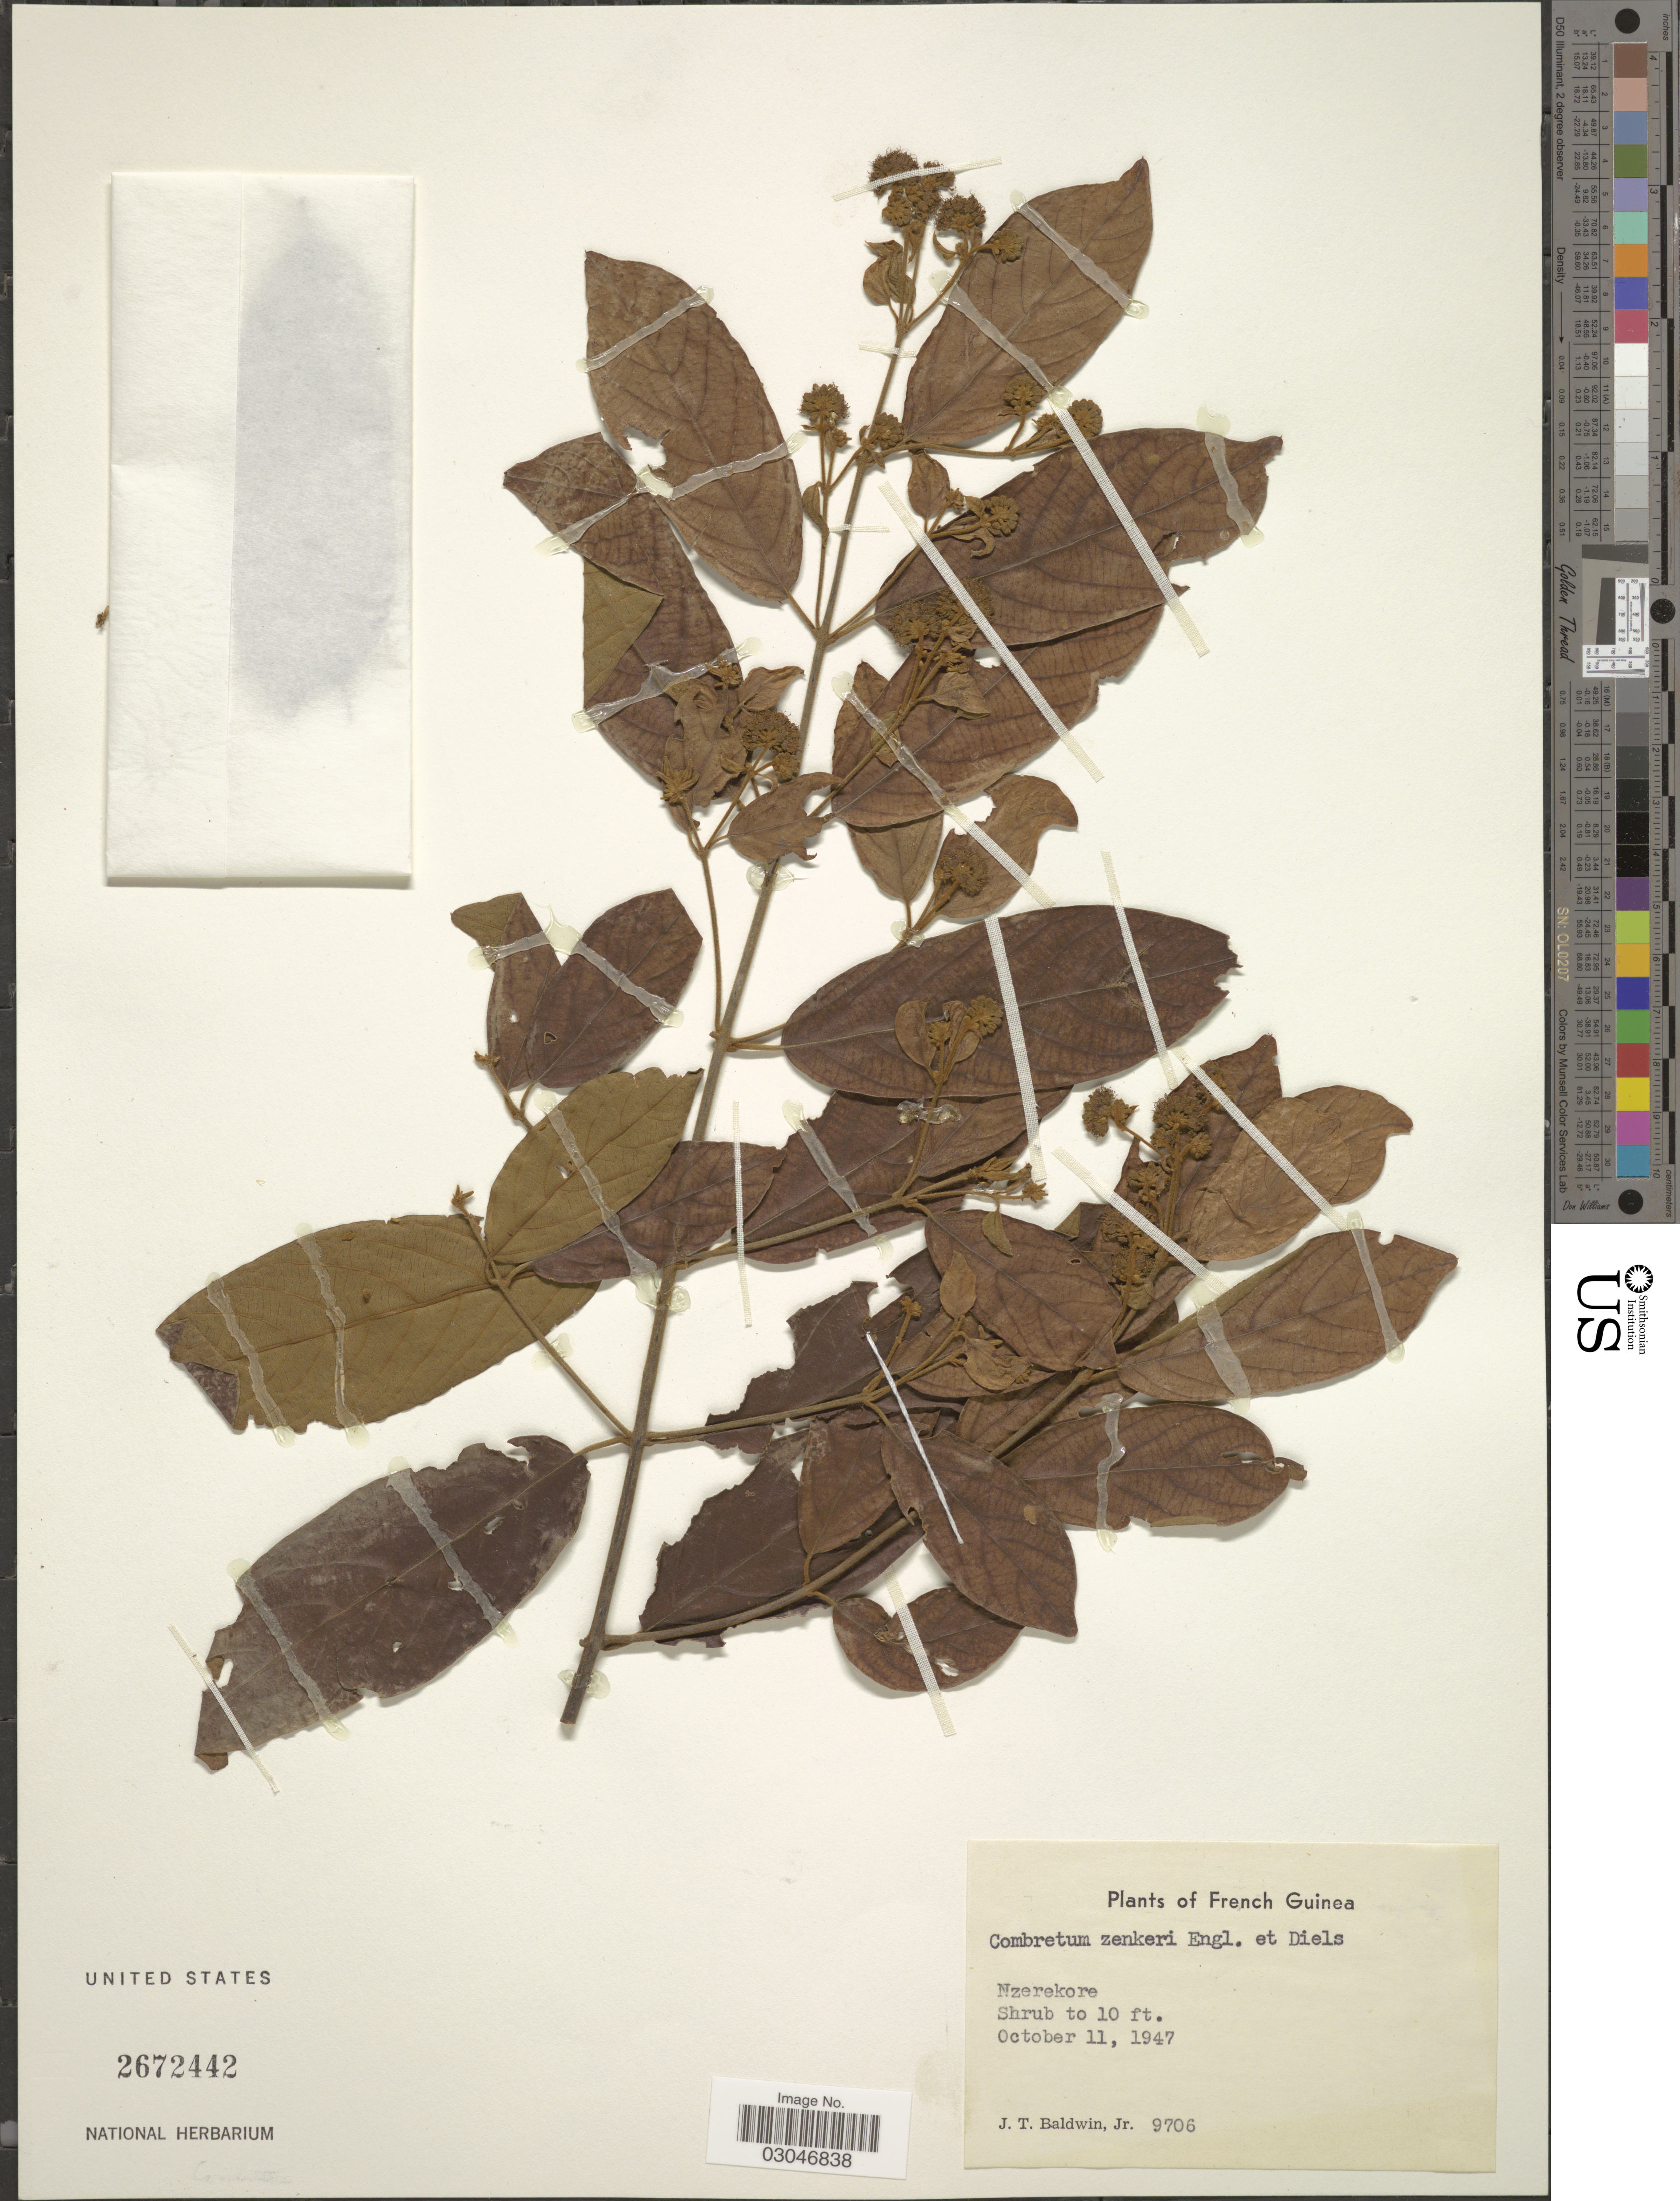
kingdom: Plantae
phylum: Tracheophyta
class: Magnoliopsida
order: Myrtales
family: Combretaceae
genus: Combretum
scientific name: Combretum zenkeri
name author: Engl. & Diels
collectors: J. T. Baldwin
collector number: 9706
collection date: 1947-10-11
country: Guinea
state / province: Nzérékoré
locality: Nzerekore.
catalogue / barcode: US 2672442